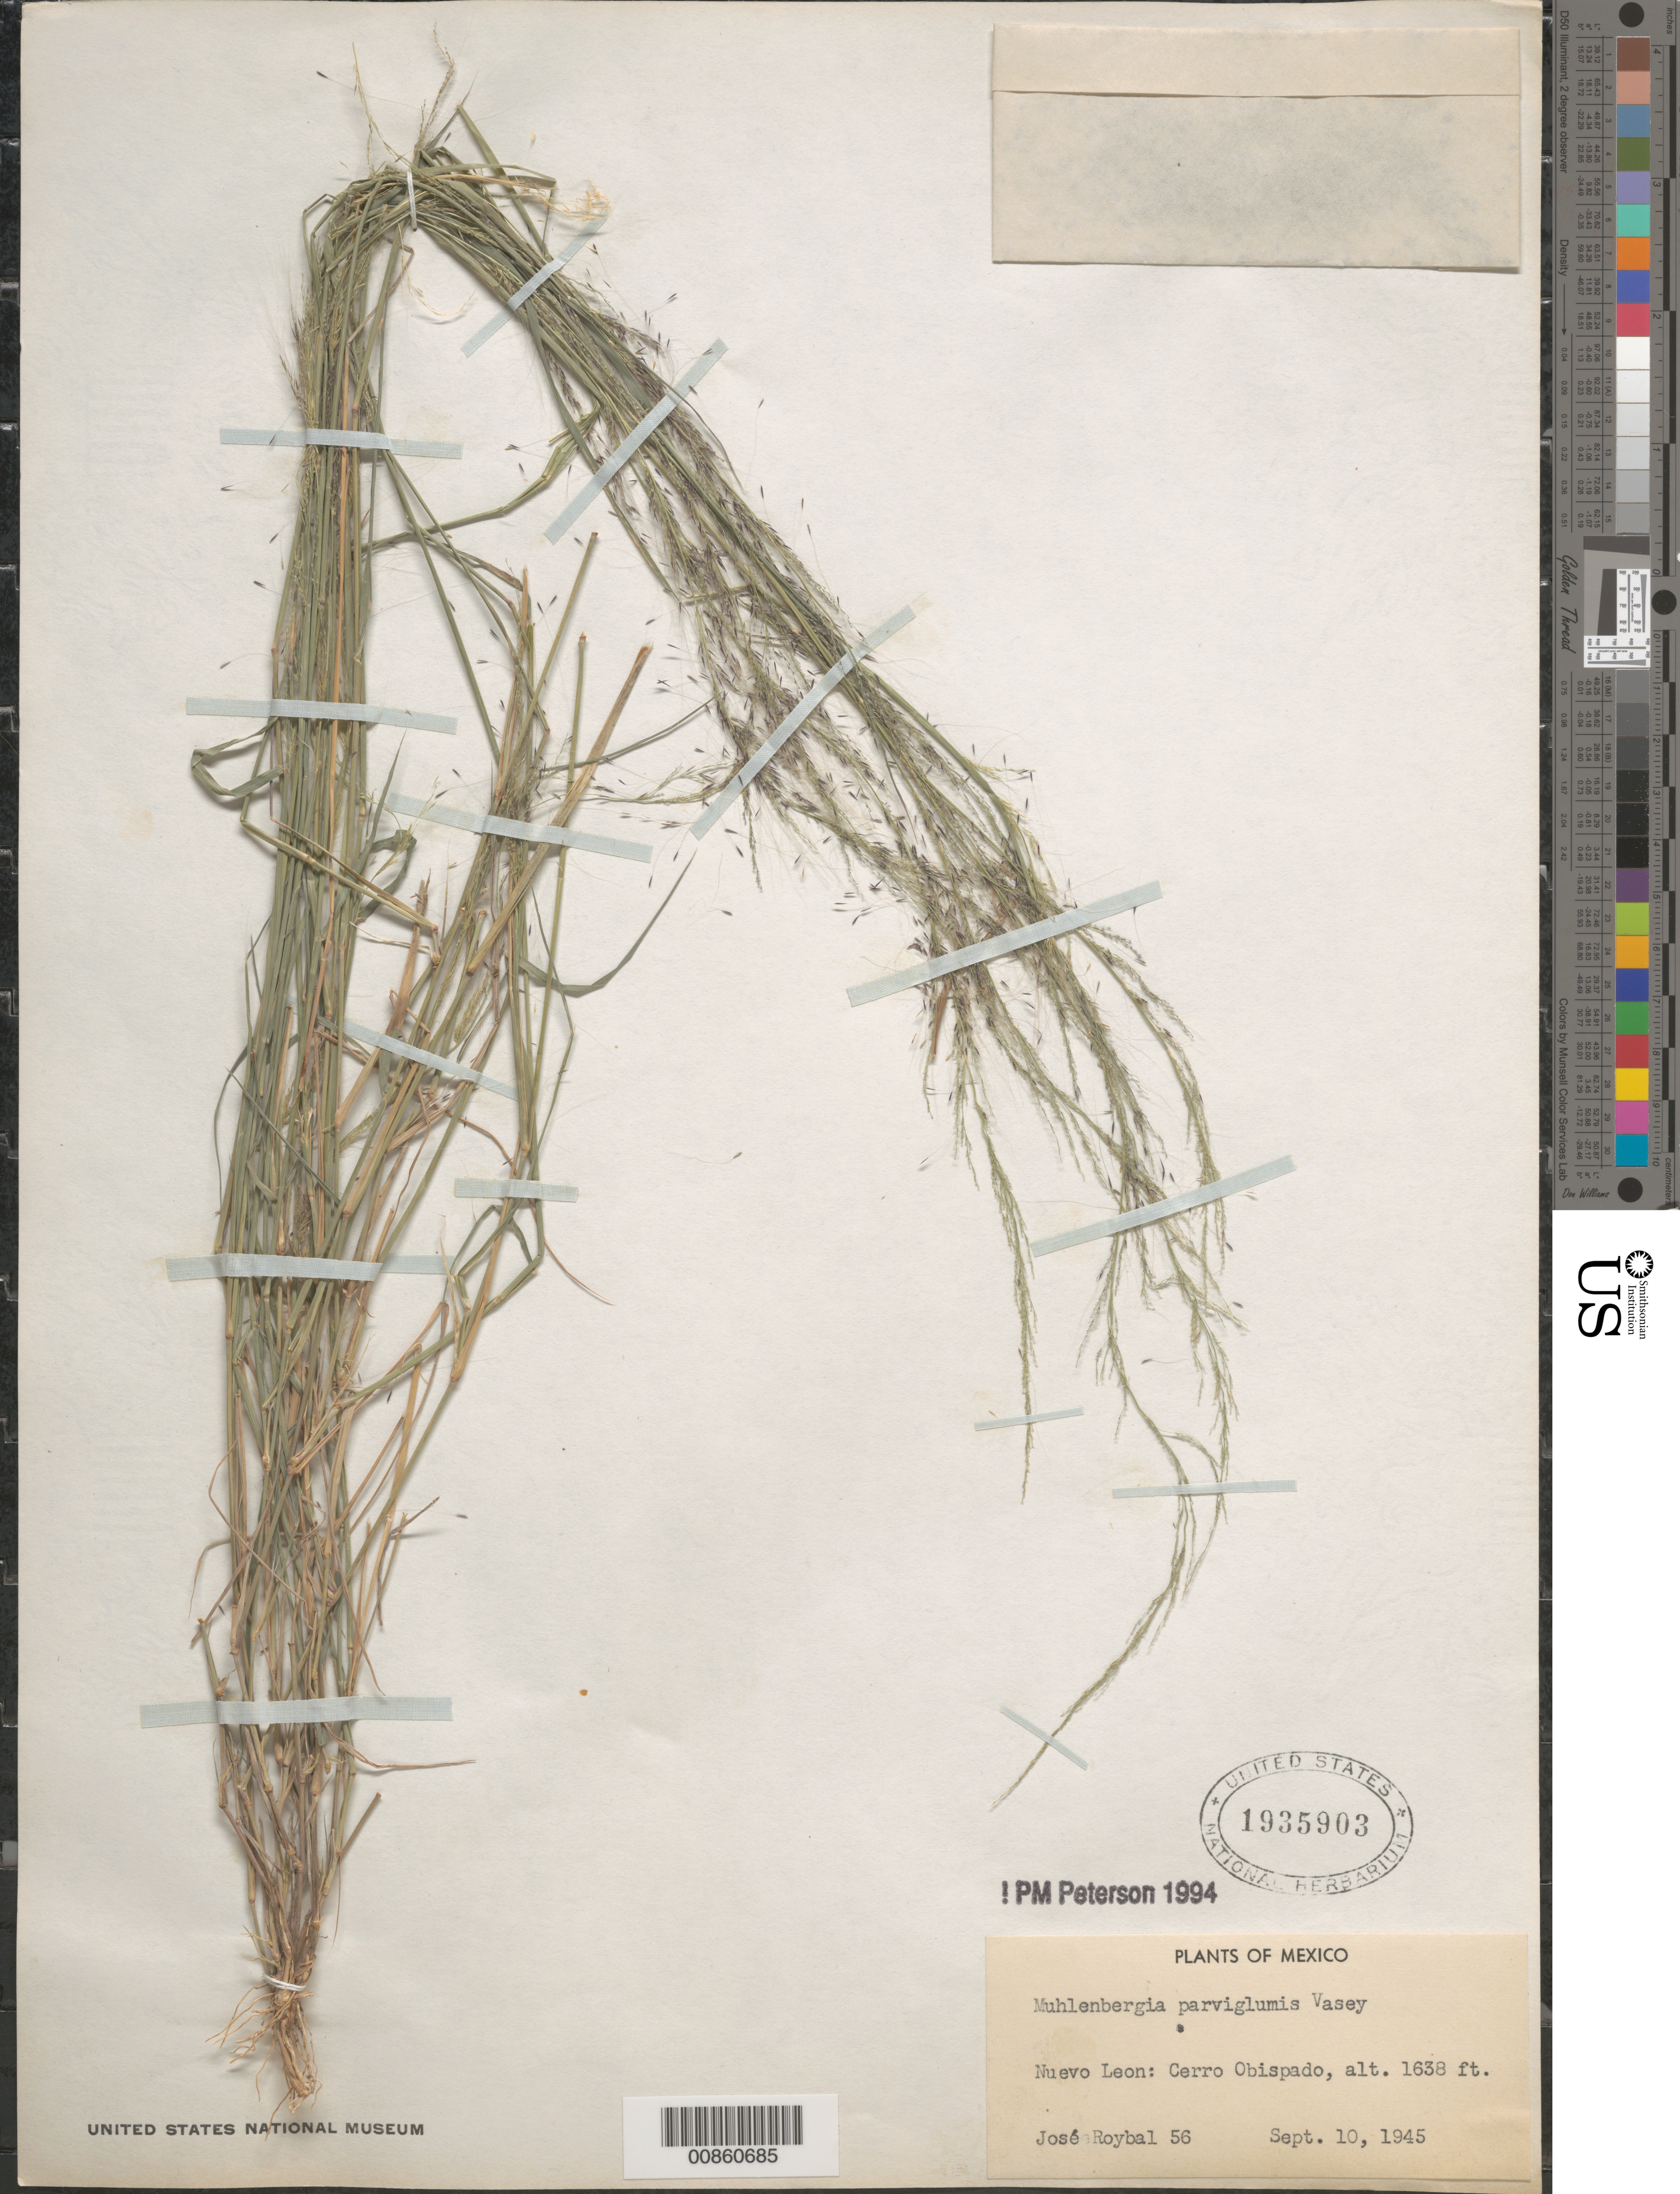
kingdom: Plantae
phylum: Tracheophyta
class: Liliopsida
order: Poales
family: Poaceae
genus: Muhlenbergia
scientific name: Muhlenbergia parviglumis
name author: Vasey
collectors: J. J. Roybal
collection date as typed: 10 Sep 1945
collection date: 1945-09-10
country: Mexico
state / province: Nuevo León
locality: Cerro Obispado, N.L.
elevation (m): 1638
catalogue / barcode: US 1935903